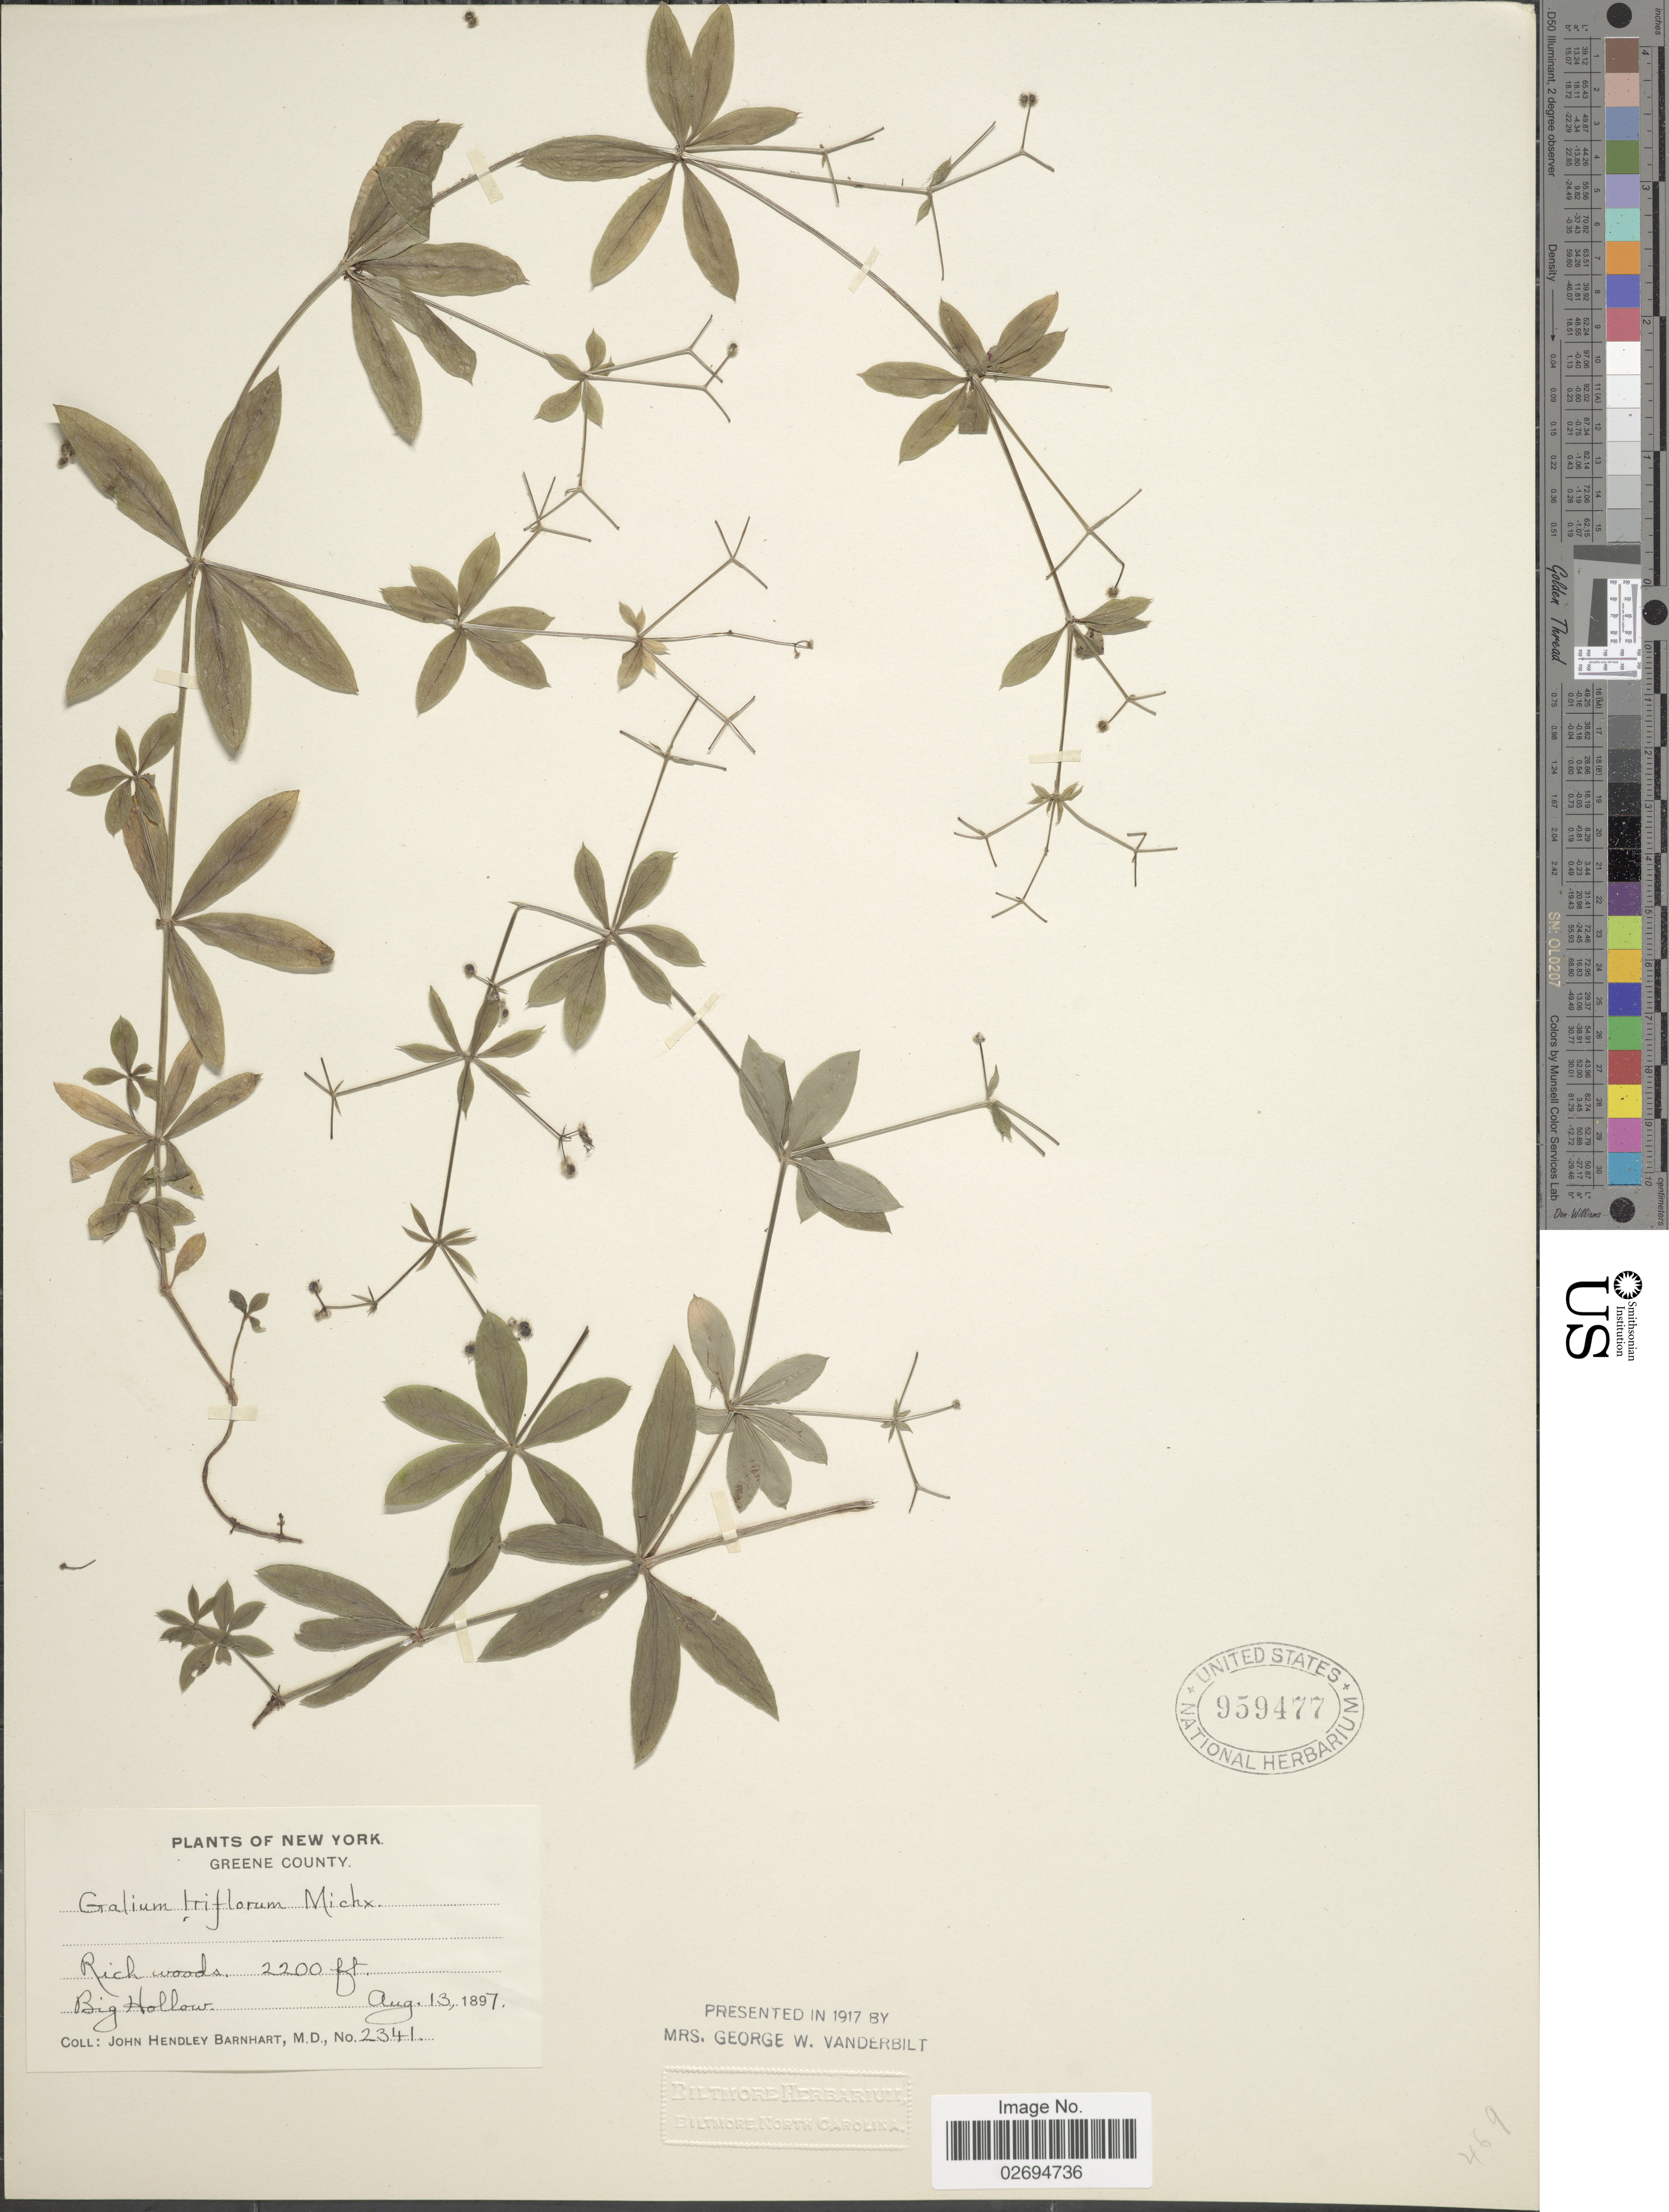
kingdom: Plantae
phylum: Tracheophyta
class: Magnoliopsida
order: Gentianales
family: Rubiaceae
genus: Galium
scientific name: Galium triflorum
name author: Michx.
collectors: J. H. Barnhart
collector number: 2341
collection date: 1897-08-13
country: United States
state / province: New York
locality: Greene County, Rich woods, Big Hollow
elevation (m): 671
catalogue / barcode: US 959477